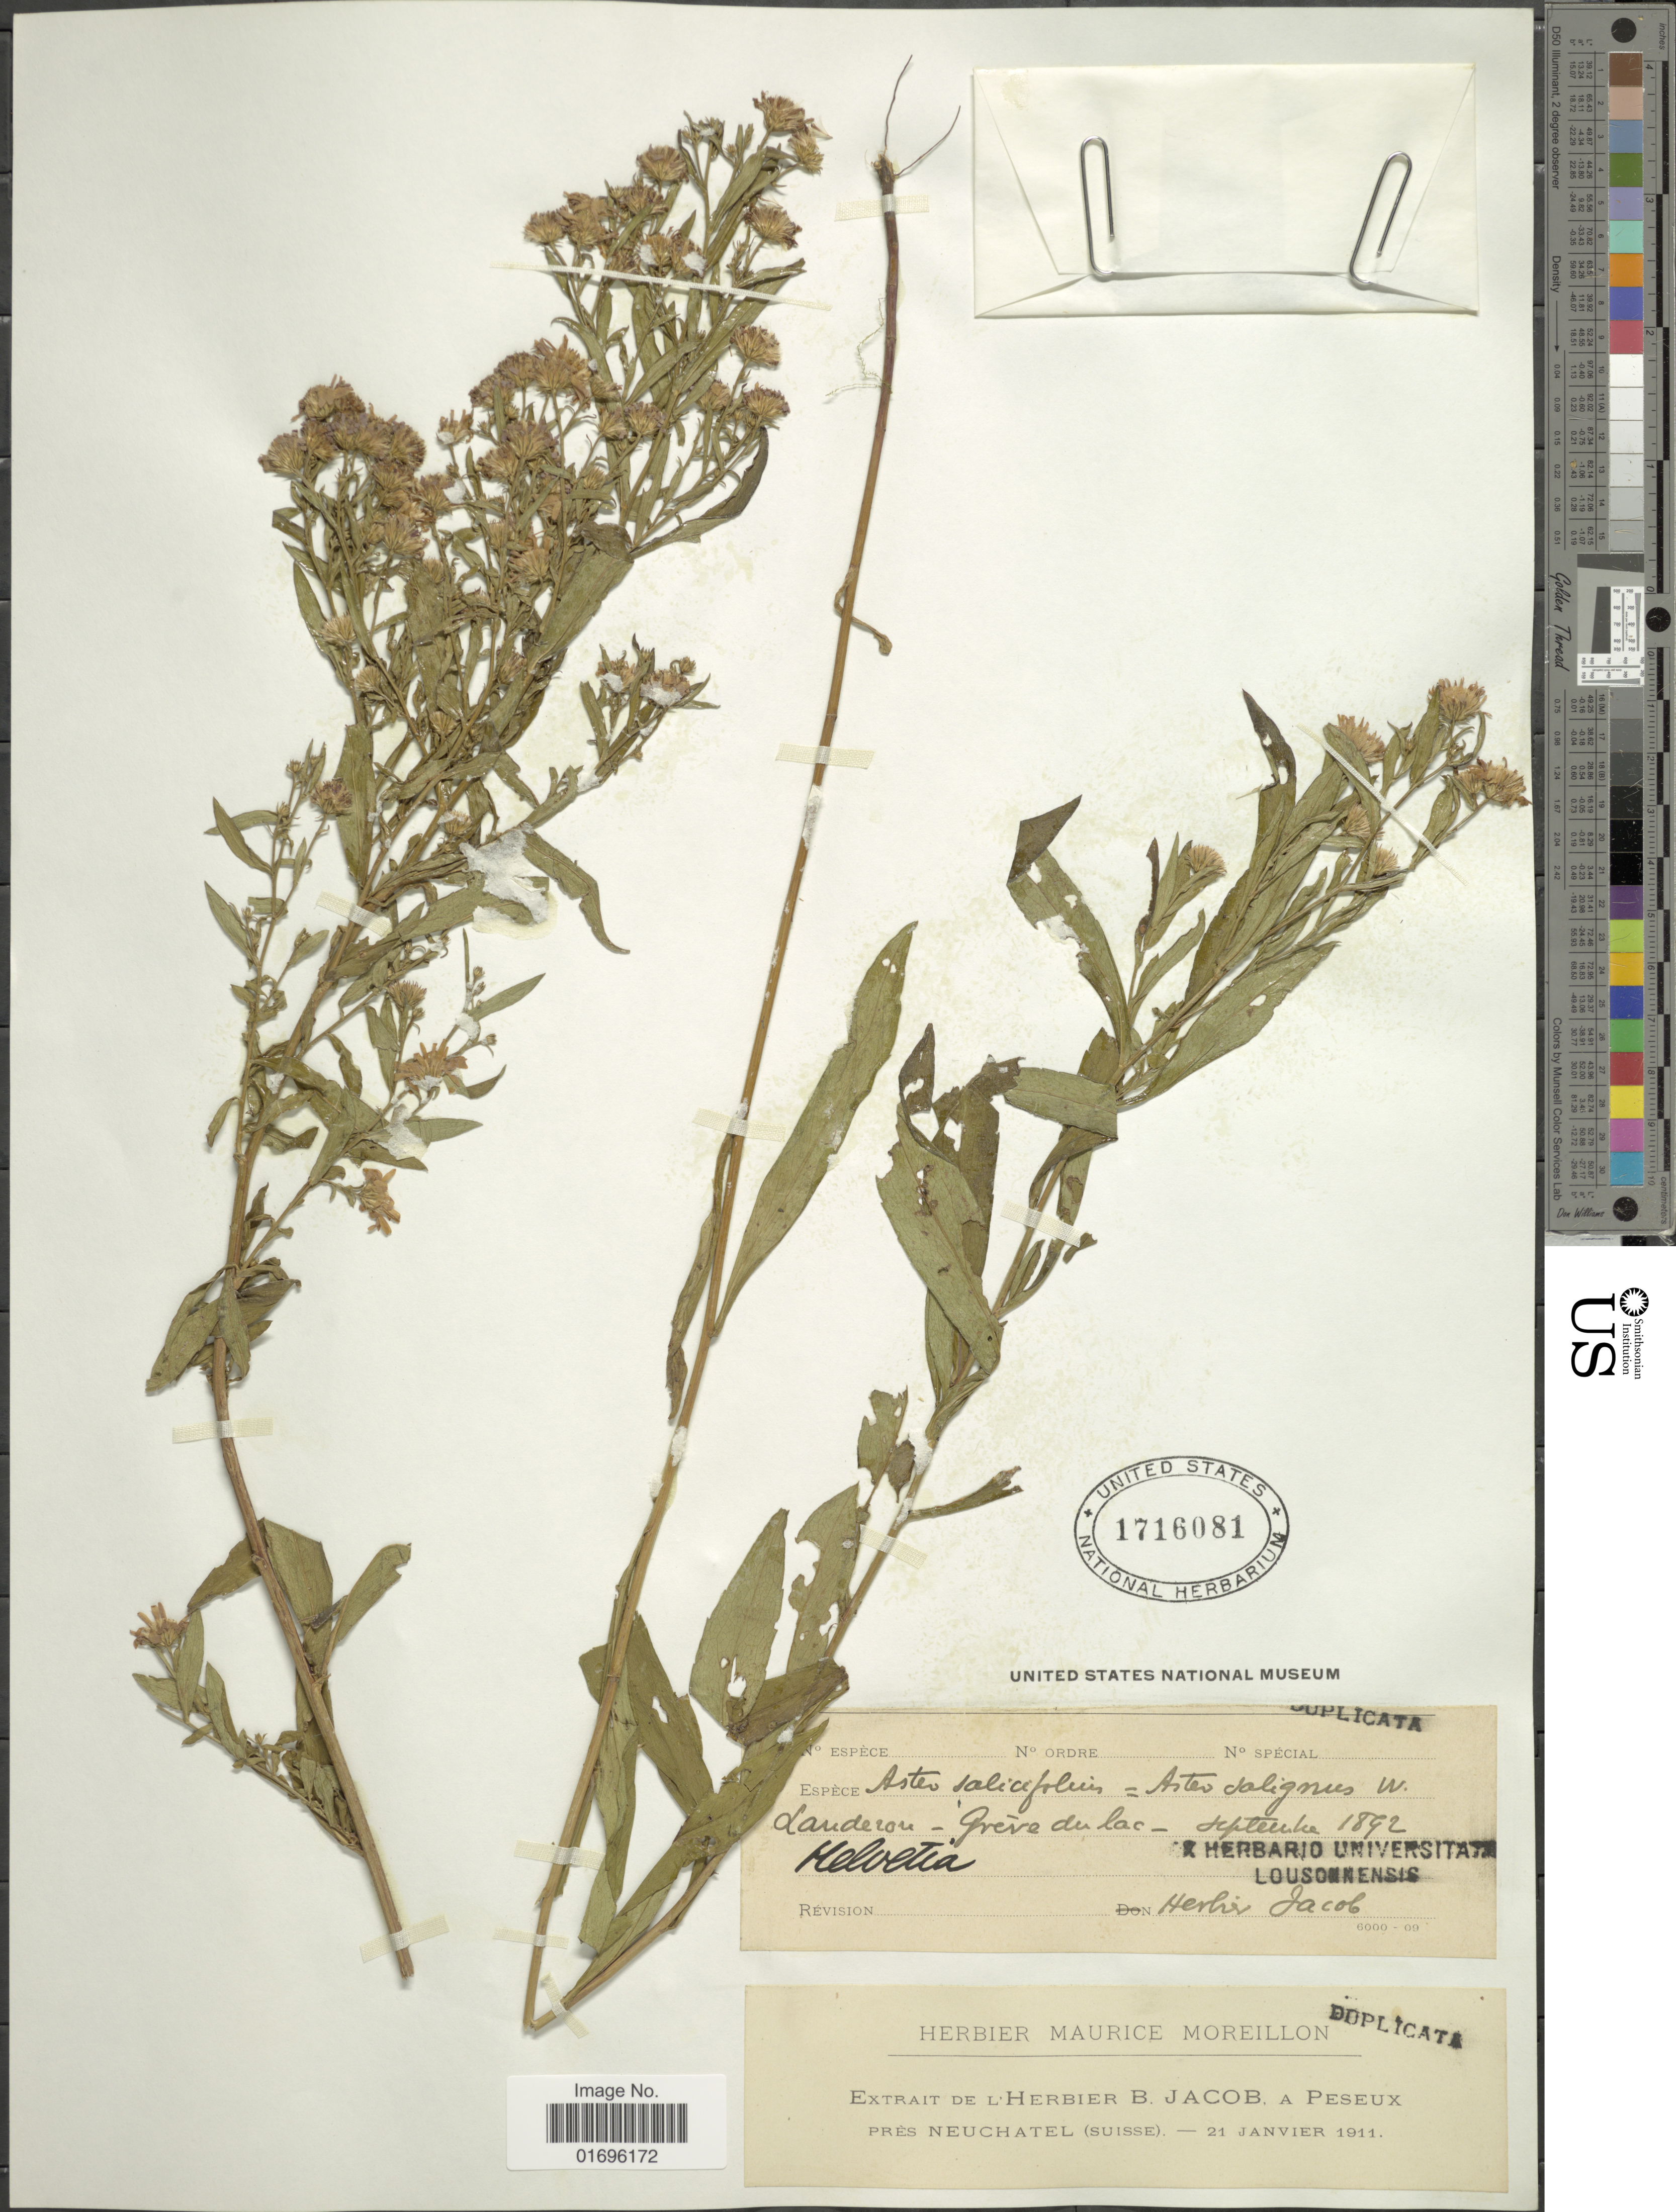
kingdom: Plantae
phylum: Tracheophyta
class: Magnoliopsida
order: Asterales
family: Asteraceae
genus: Aster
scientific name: Aster salicifolius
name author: Scholler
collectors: ex herb. Jacob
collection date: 1892-09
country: Switzerland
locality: Landeron - Grève du lac, Helvetia.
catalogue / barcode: US 1716081